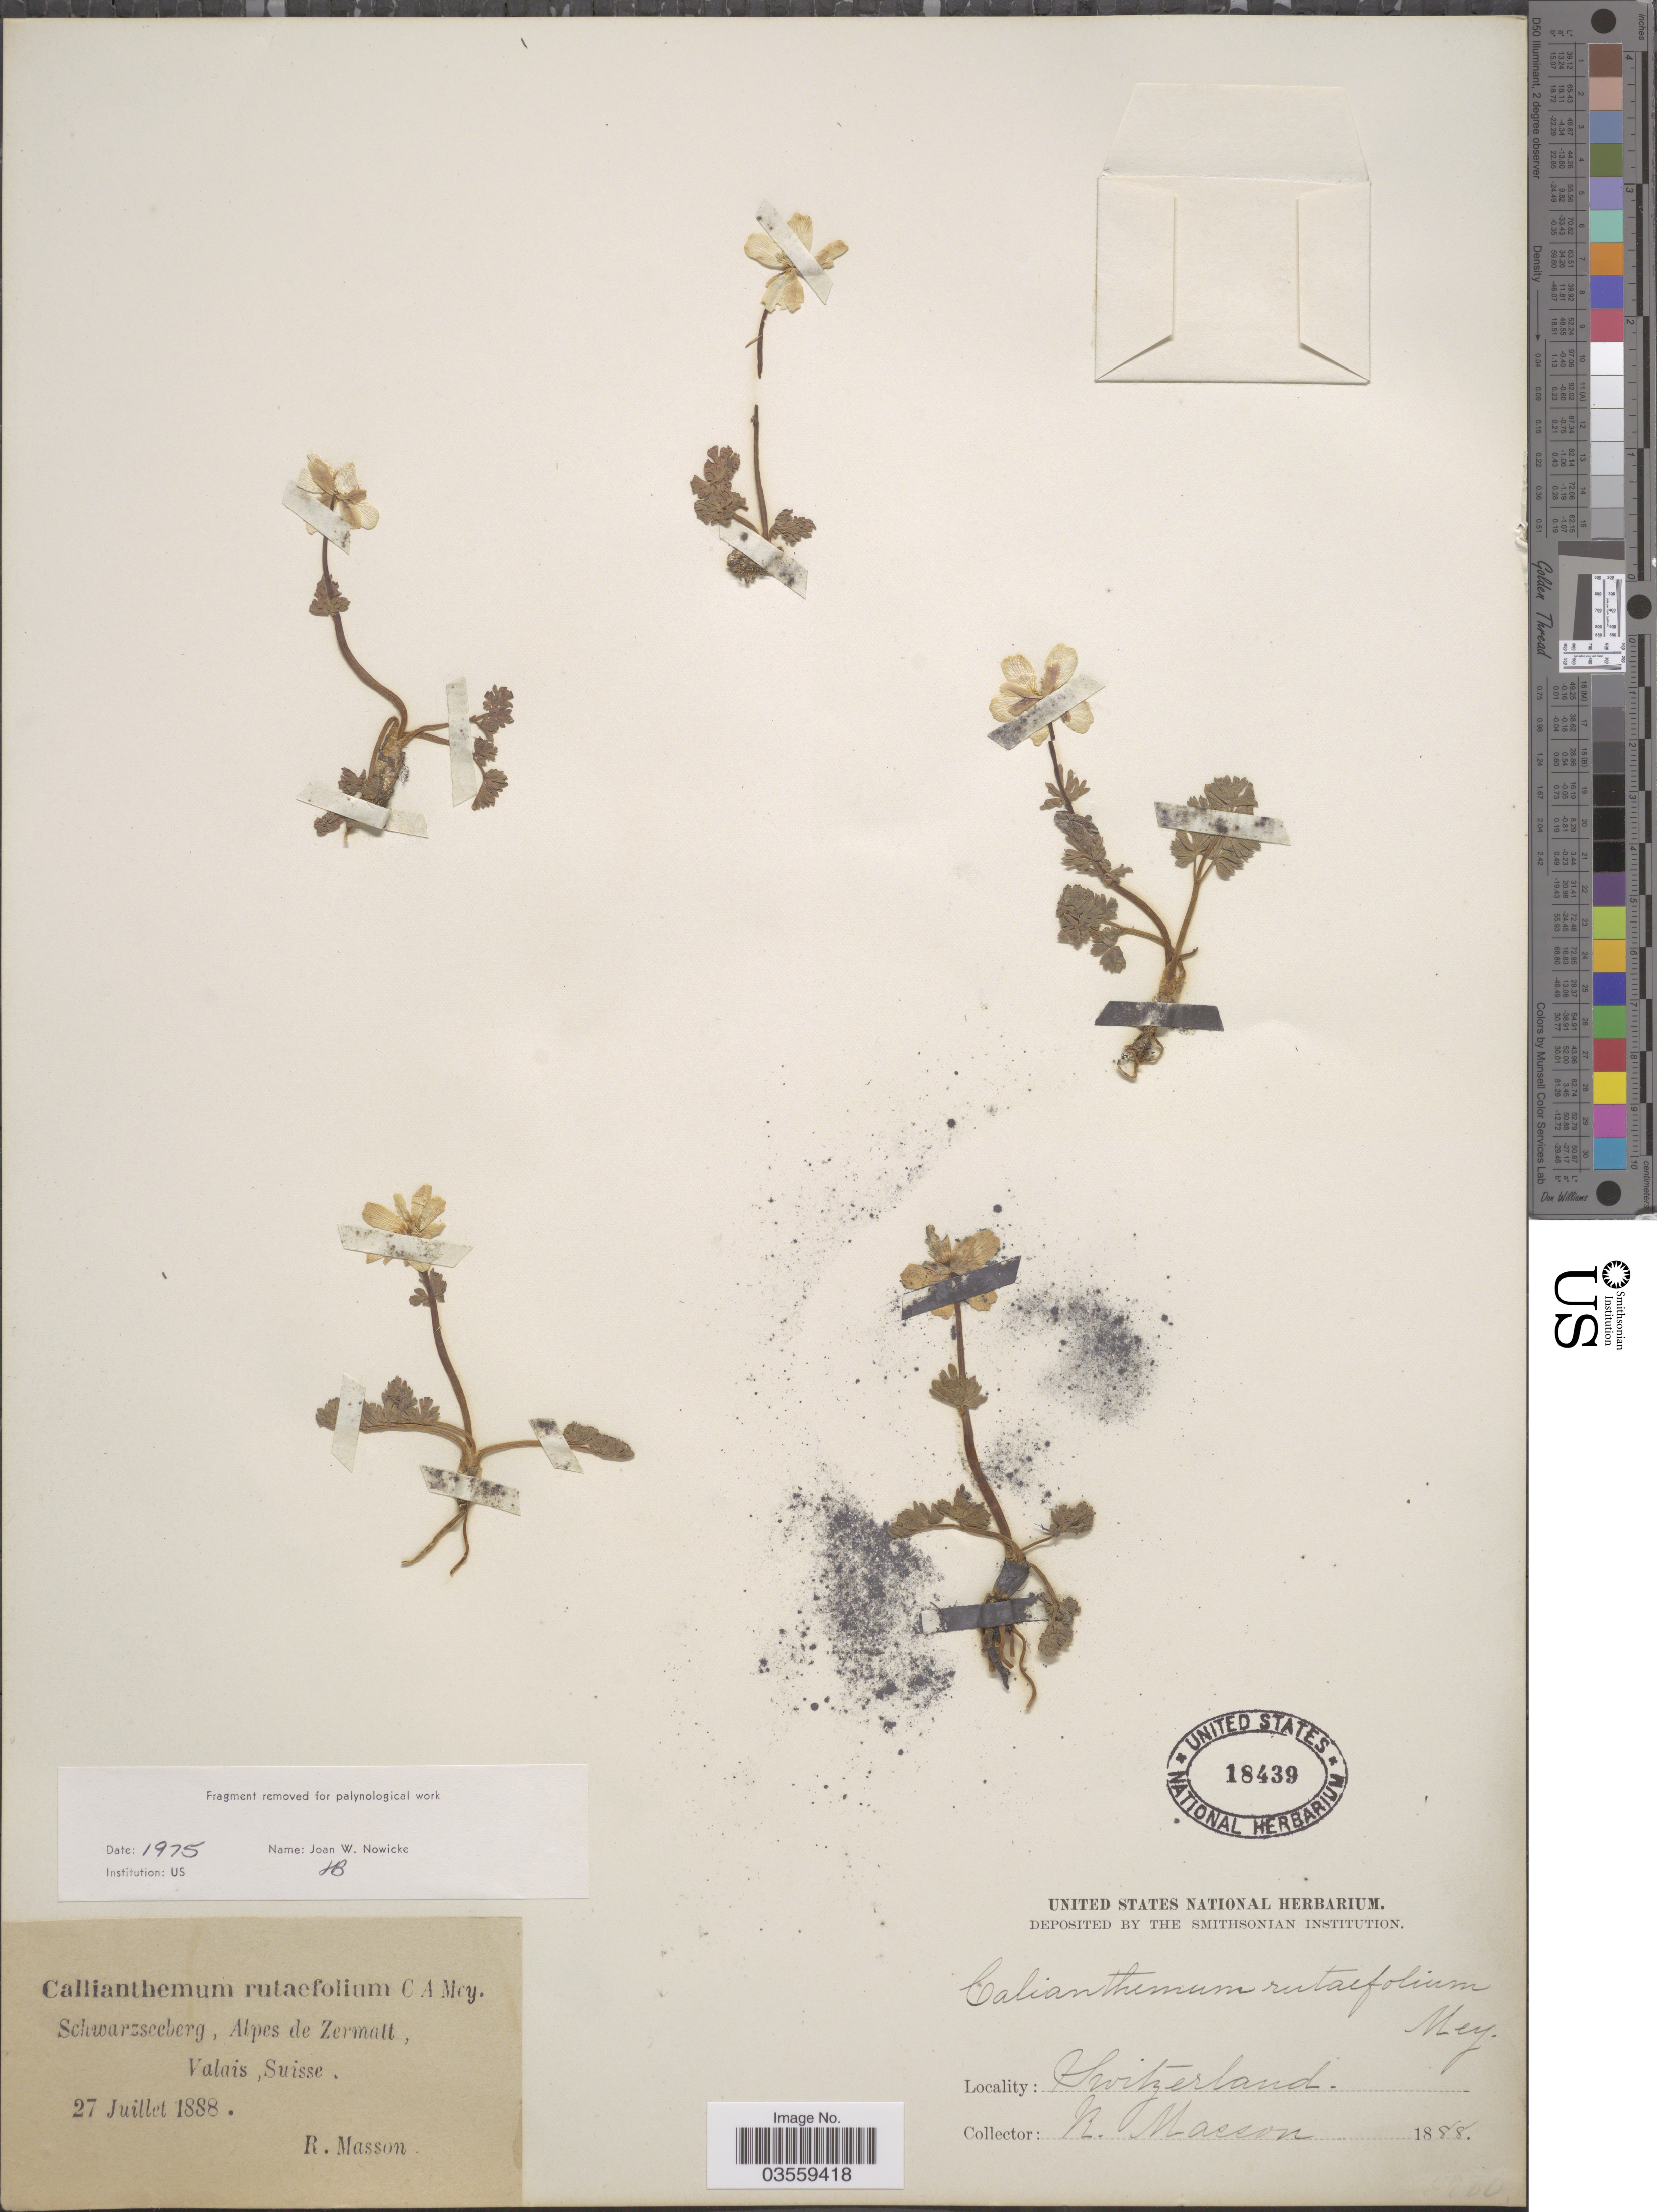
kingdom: Plantae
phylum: Tracheophyta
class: Magnoliopsida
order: Ranunculales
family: Ranunculaceae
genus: Callianthemum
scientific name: Callianthemum rutifolium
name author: C.A. Mey.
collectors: R. Masson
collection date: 1888-07-27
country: Switzerland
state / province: Valais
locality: Schwarzseeberg, Alpes de Zermatt, Suisse.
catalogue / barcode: US 18439